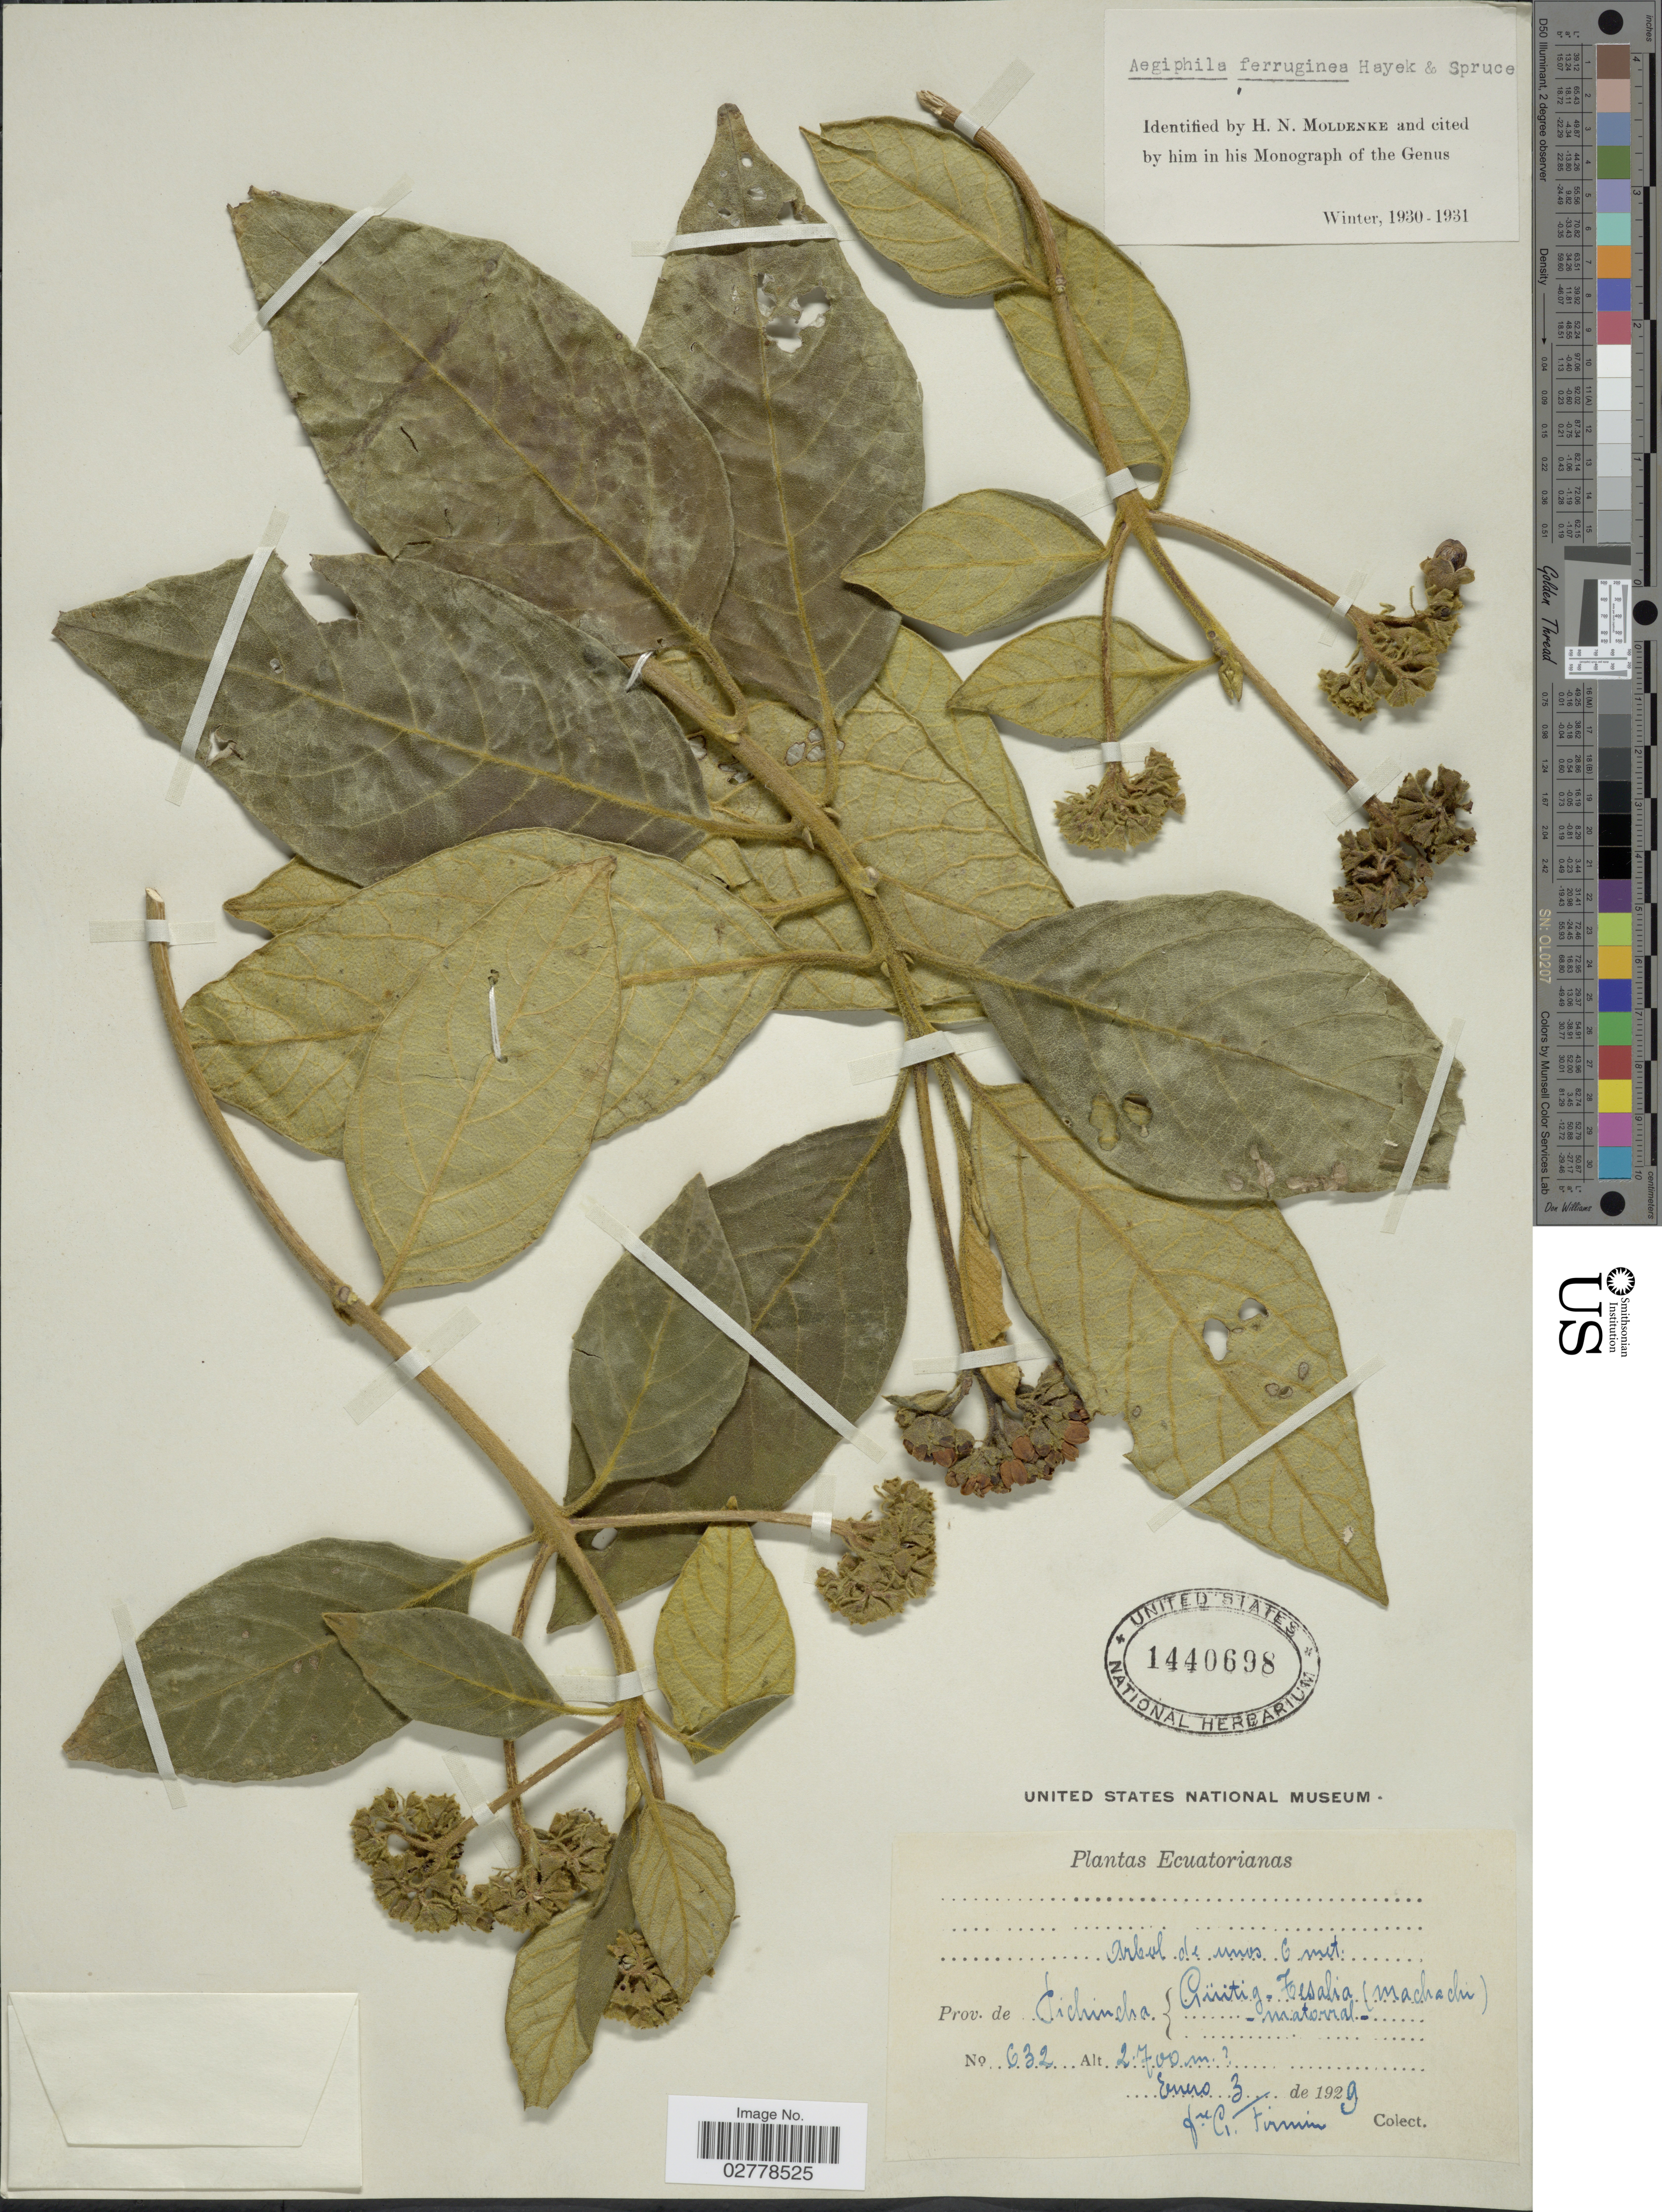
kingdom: Plantae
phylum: Tracheophyta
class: Magnoliopsida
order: Lamiales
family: Lamiaceae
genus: Aegiphila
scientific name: Aegiphila ferruginea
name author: Hayek & Spruce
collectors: F. Firmin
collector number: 632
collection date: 1929-01-03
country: Ecuador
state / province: Pichincha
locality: Güitig - Tesalia (Machachi).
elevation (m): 2700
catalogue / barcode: US 1440698